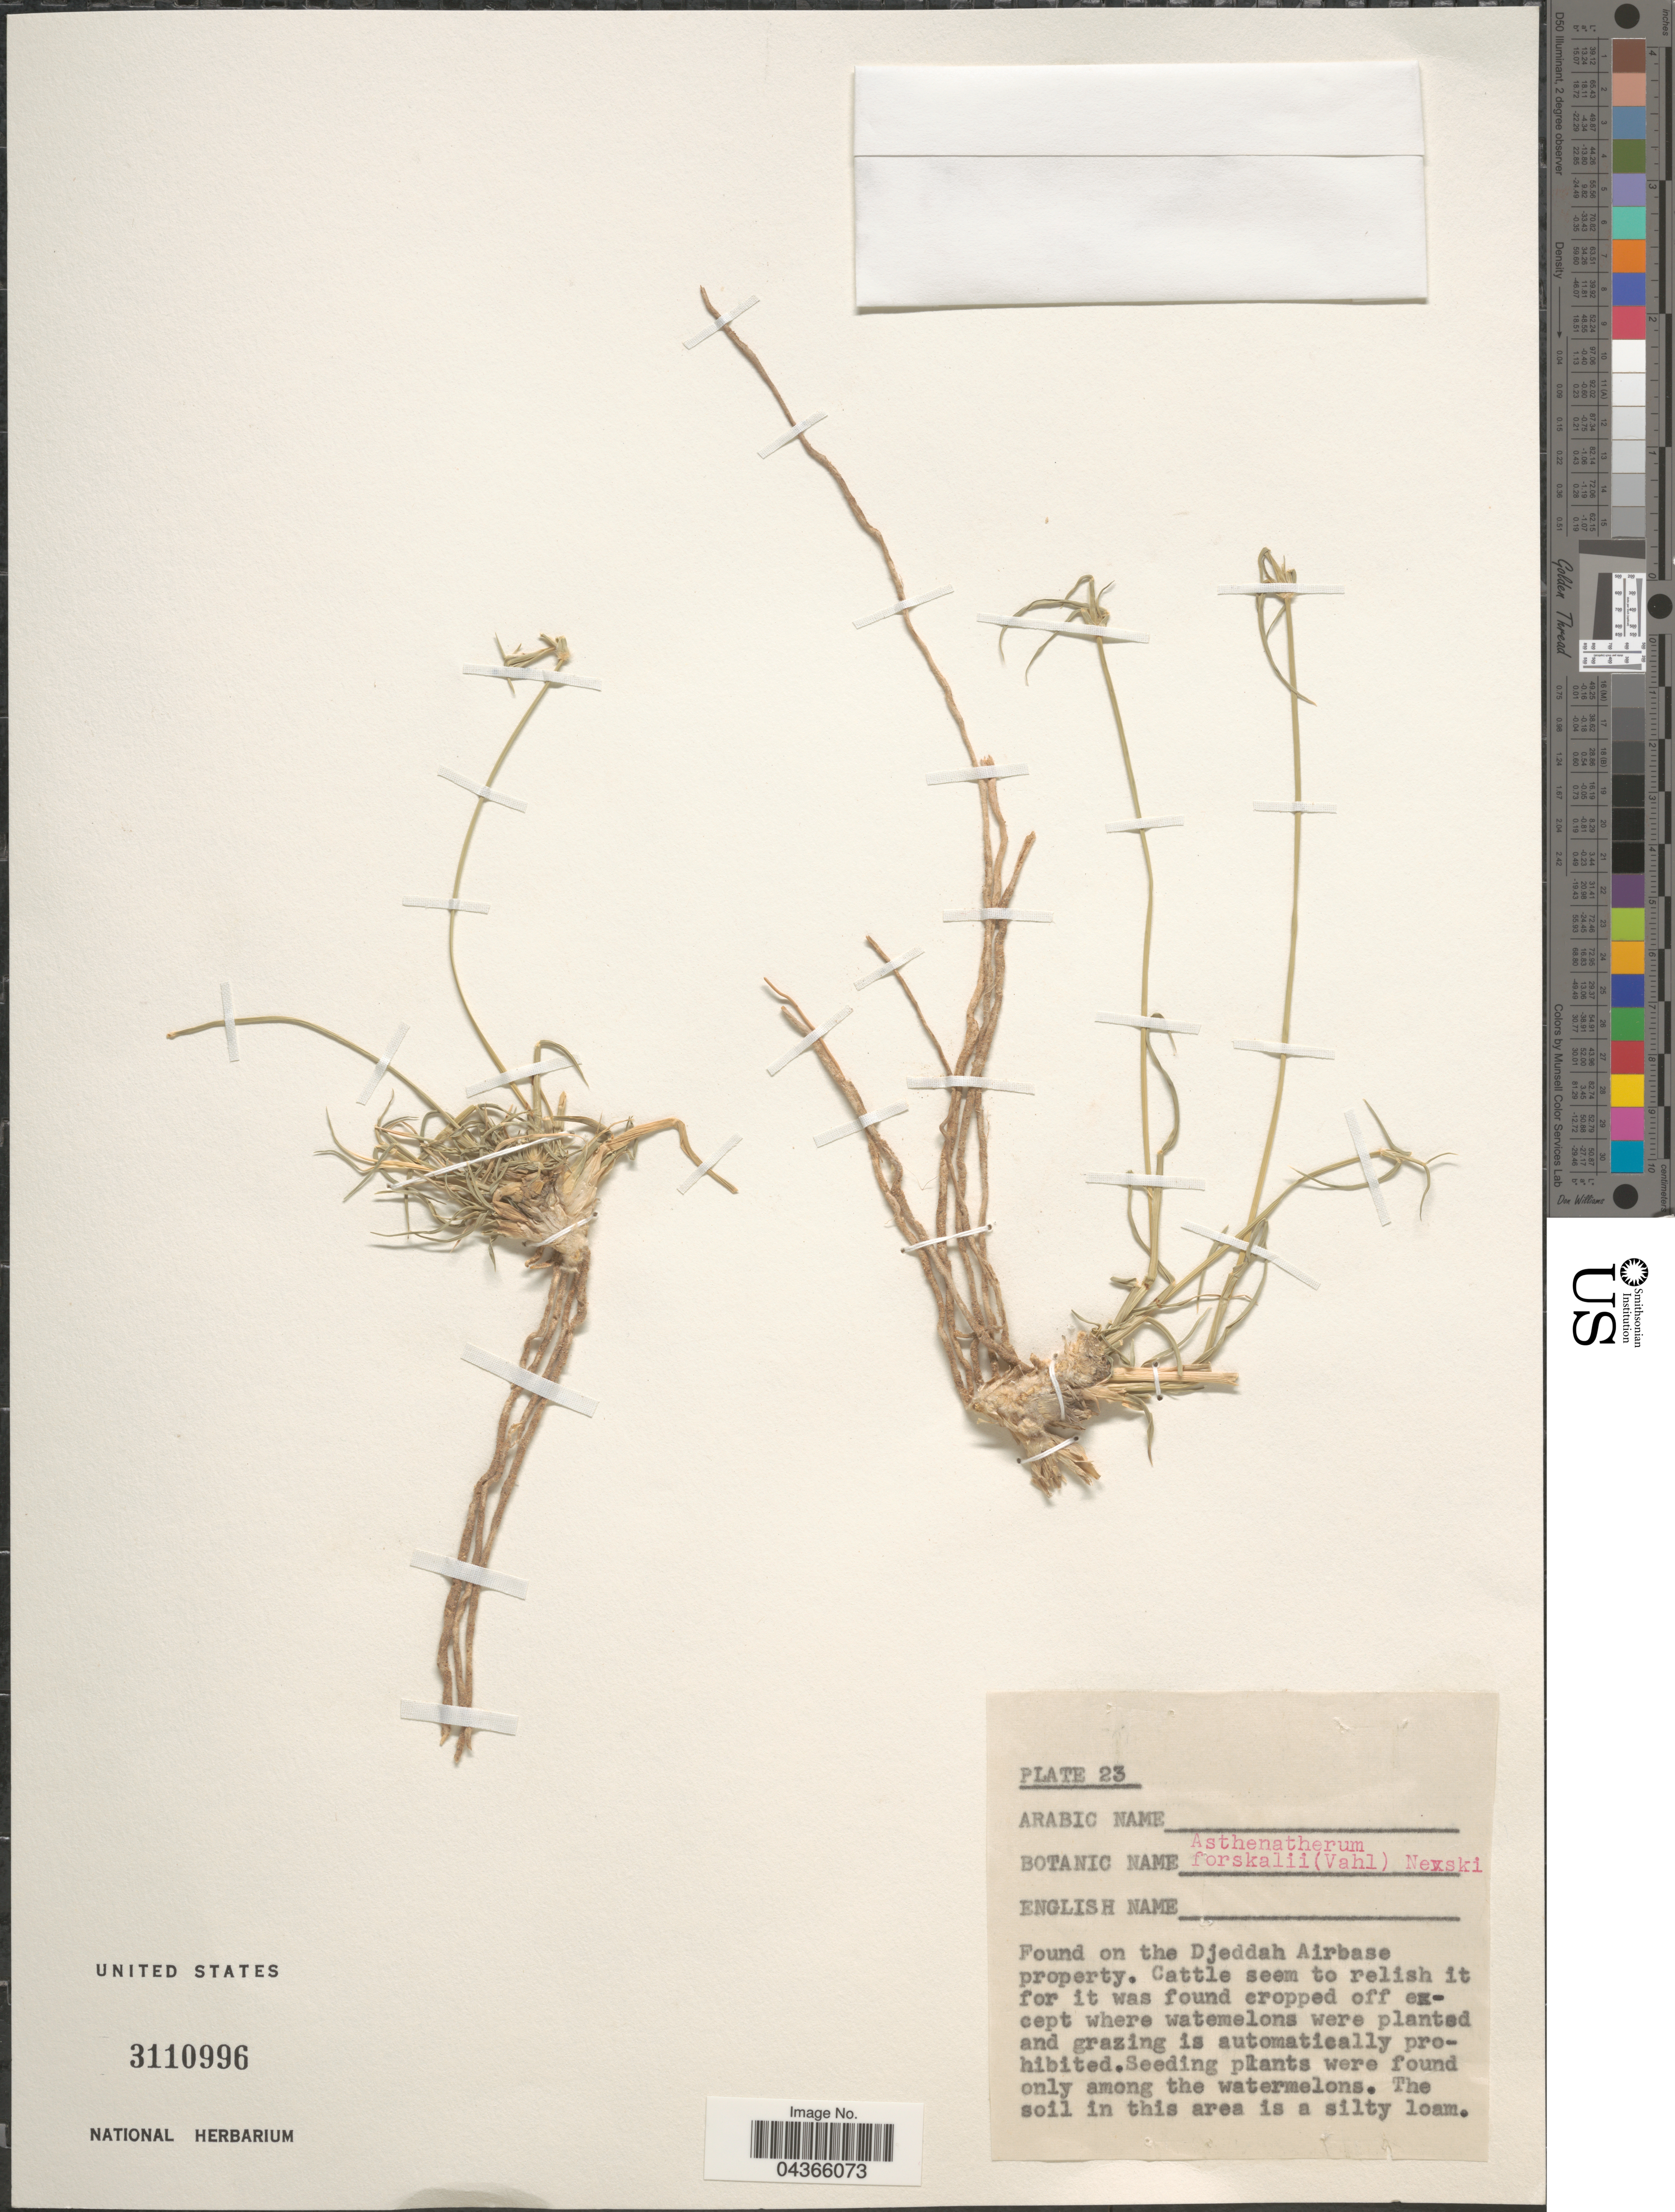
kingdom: Plantae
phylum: Tracheophyta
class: Liliopsida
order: Poales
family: Poaceae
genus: Centropodia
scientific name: Centropodia forsskalii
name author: (Vahl) Cope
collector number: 23?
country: Saudi Arabia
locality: On the Djeddah Airbase property.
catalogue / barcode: US 3110996